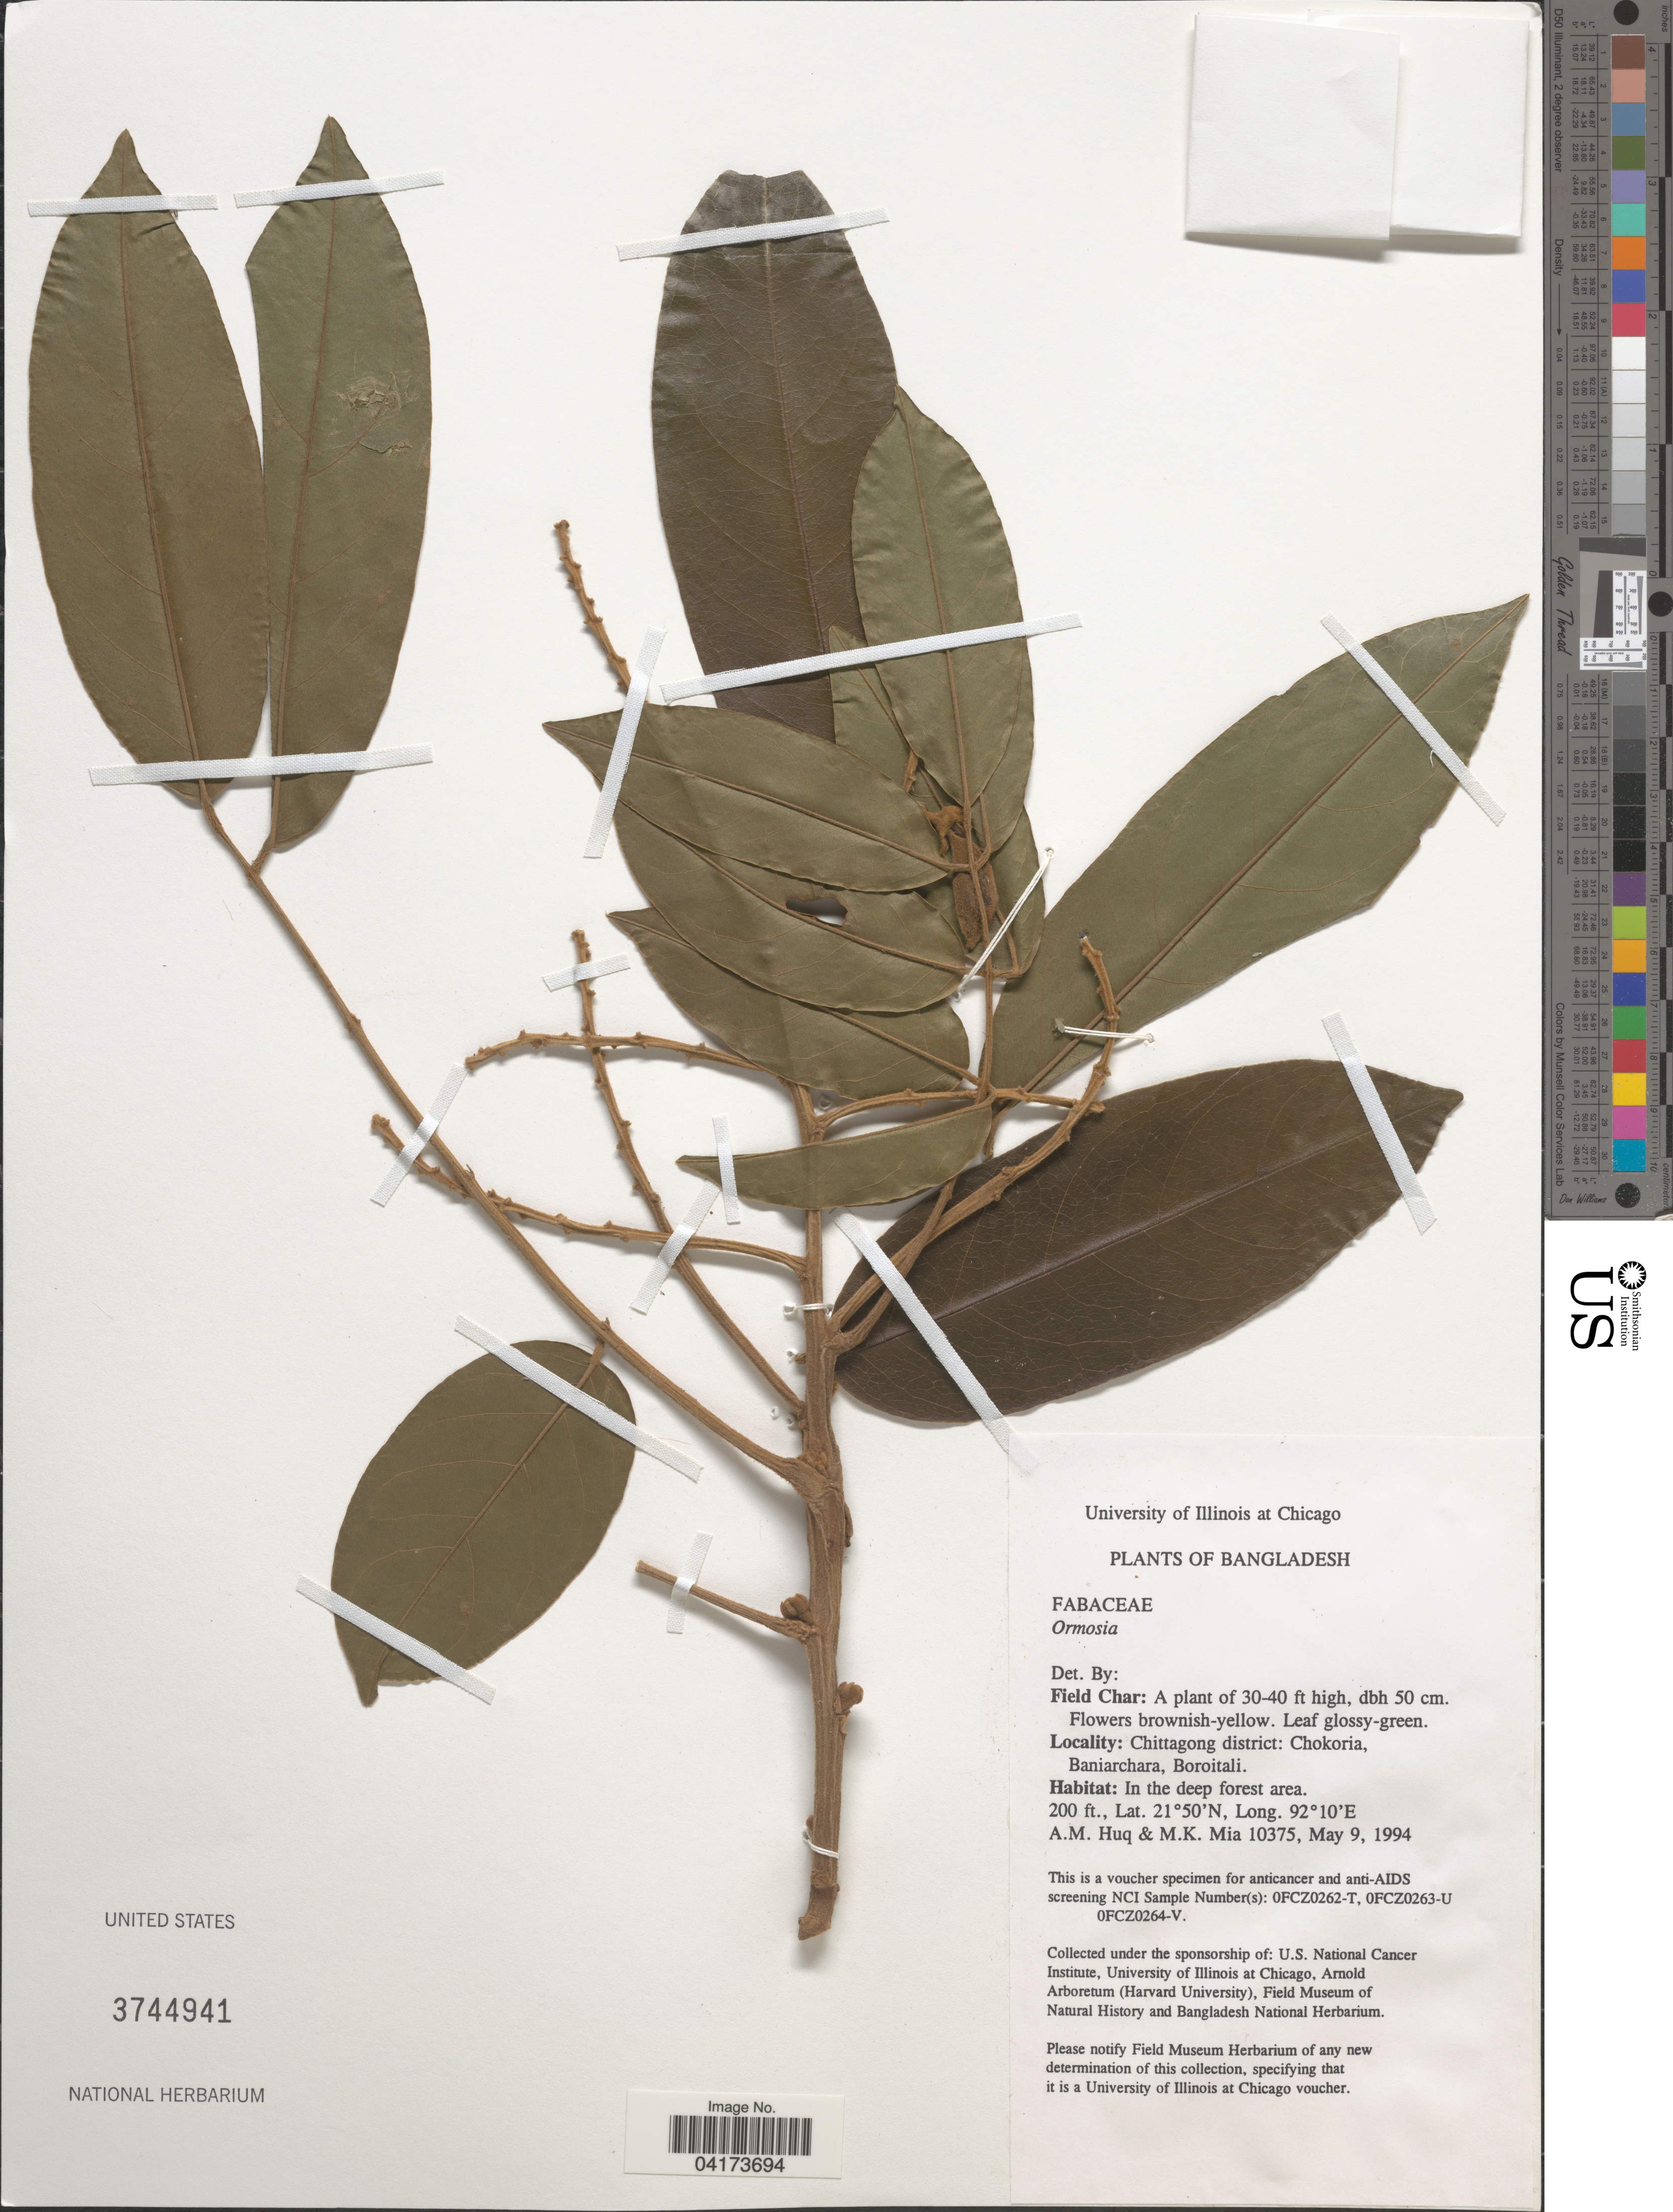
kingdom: Plantae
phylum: Tracheophyta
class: Magnoliopsida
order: Fabales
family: Fabaceae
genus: Ormosia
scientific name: Ormosia sp.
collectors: A. M. Huq & M. Mia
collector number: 10375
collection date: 1994-05-09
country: Bangladesh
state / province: Chittagong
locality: Chittagong district: Chokoria, Baniarchara, Boroitali.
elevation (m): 61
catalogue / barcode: US 3744941